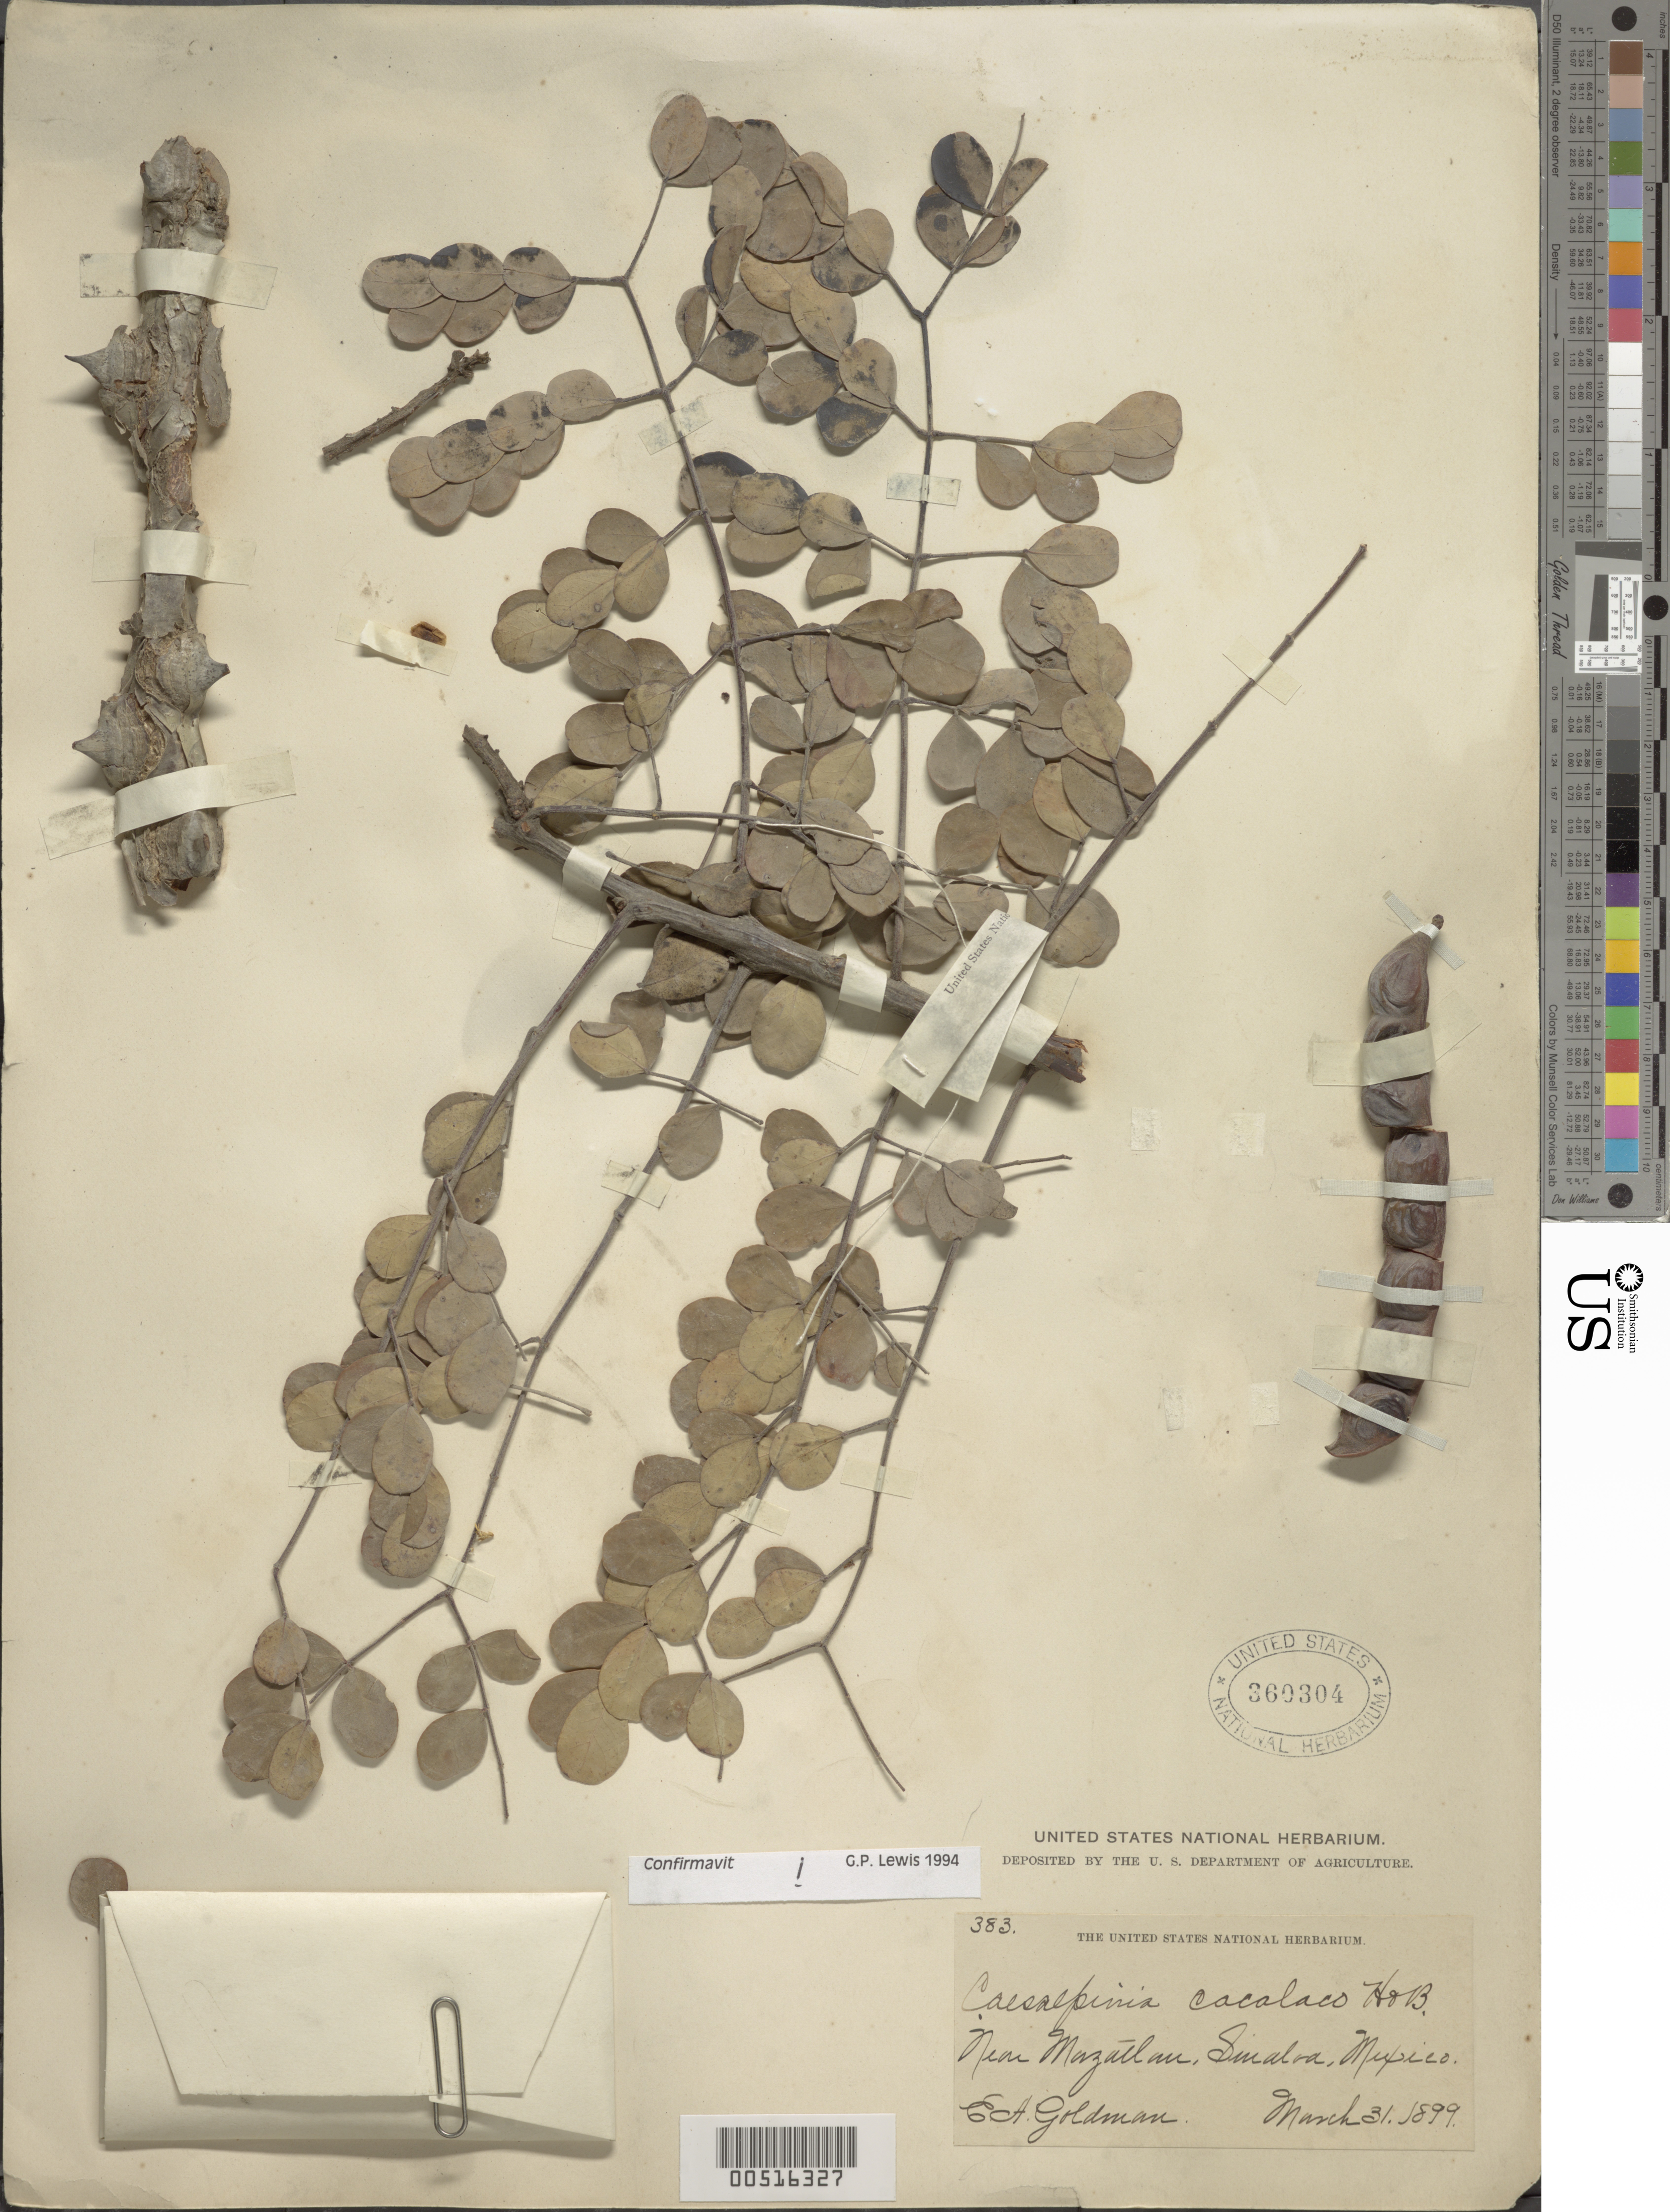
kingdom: Plantae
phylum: Tracheophyta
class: Magnoliopsida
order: Fabales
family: Fabaceae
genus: Tara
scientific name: Tara cacalaco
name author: (Bonpl.) Molinari & Sánchez Och.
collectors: E. A. Goldman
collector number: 383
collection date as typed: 31 Mar 1899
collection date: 1899-03-31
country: Mexico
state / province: Sinaloa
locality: Near Mazatlan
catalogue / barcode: US 360304